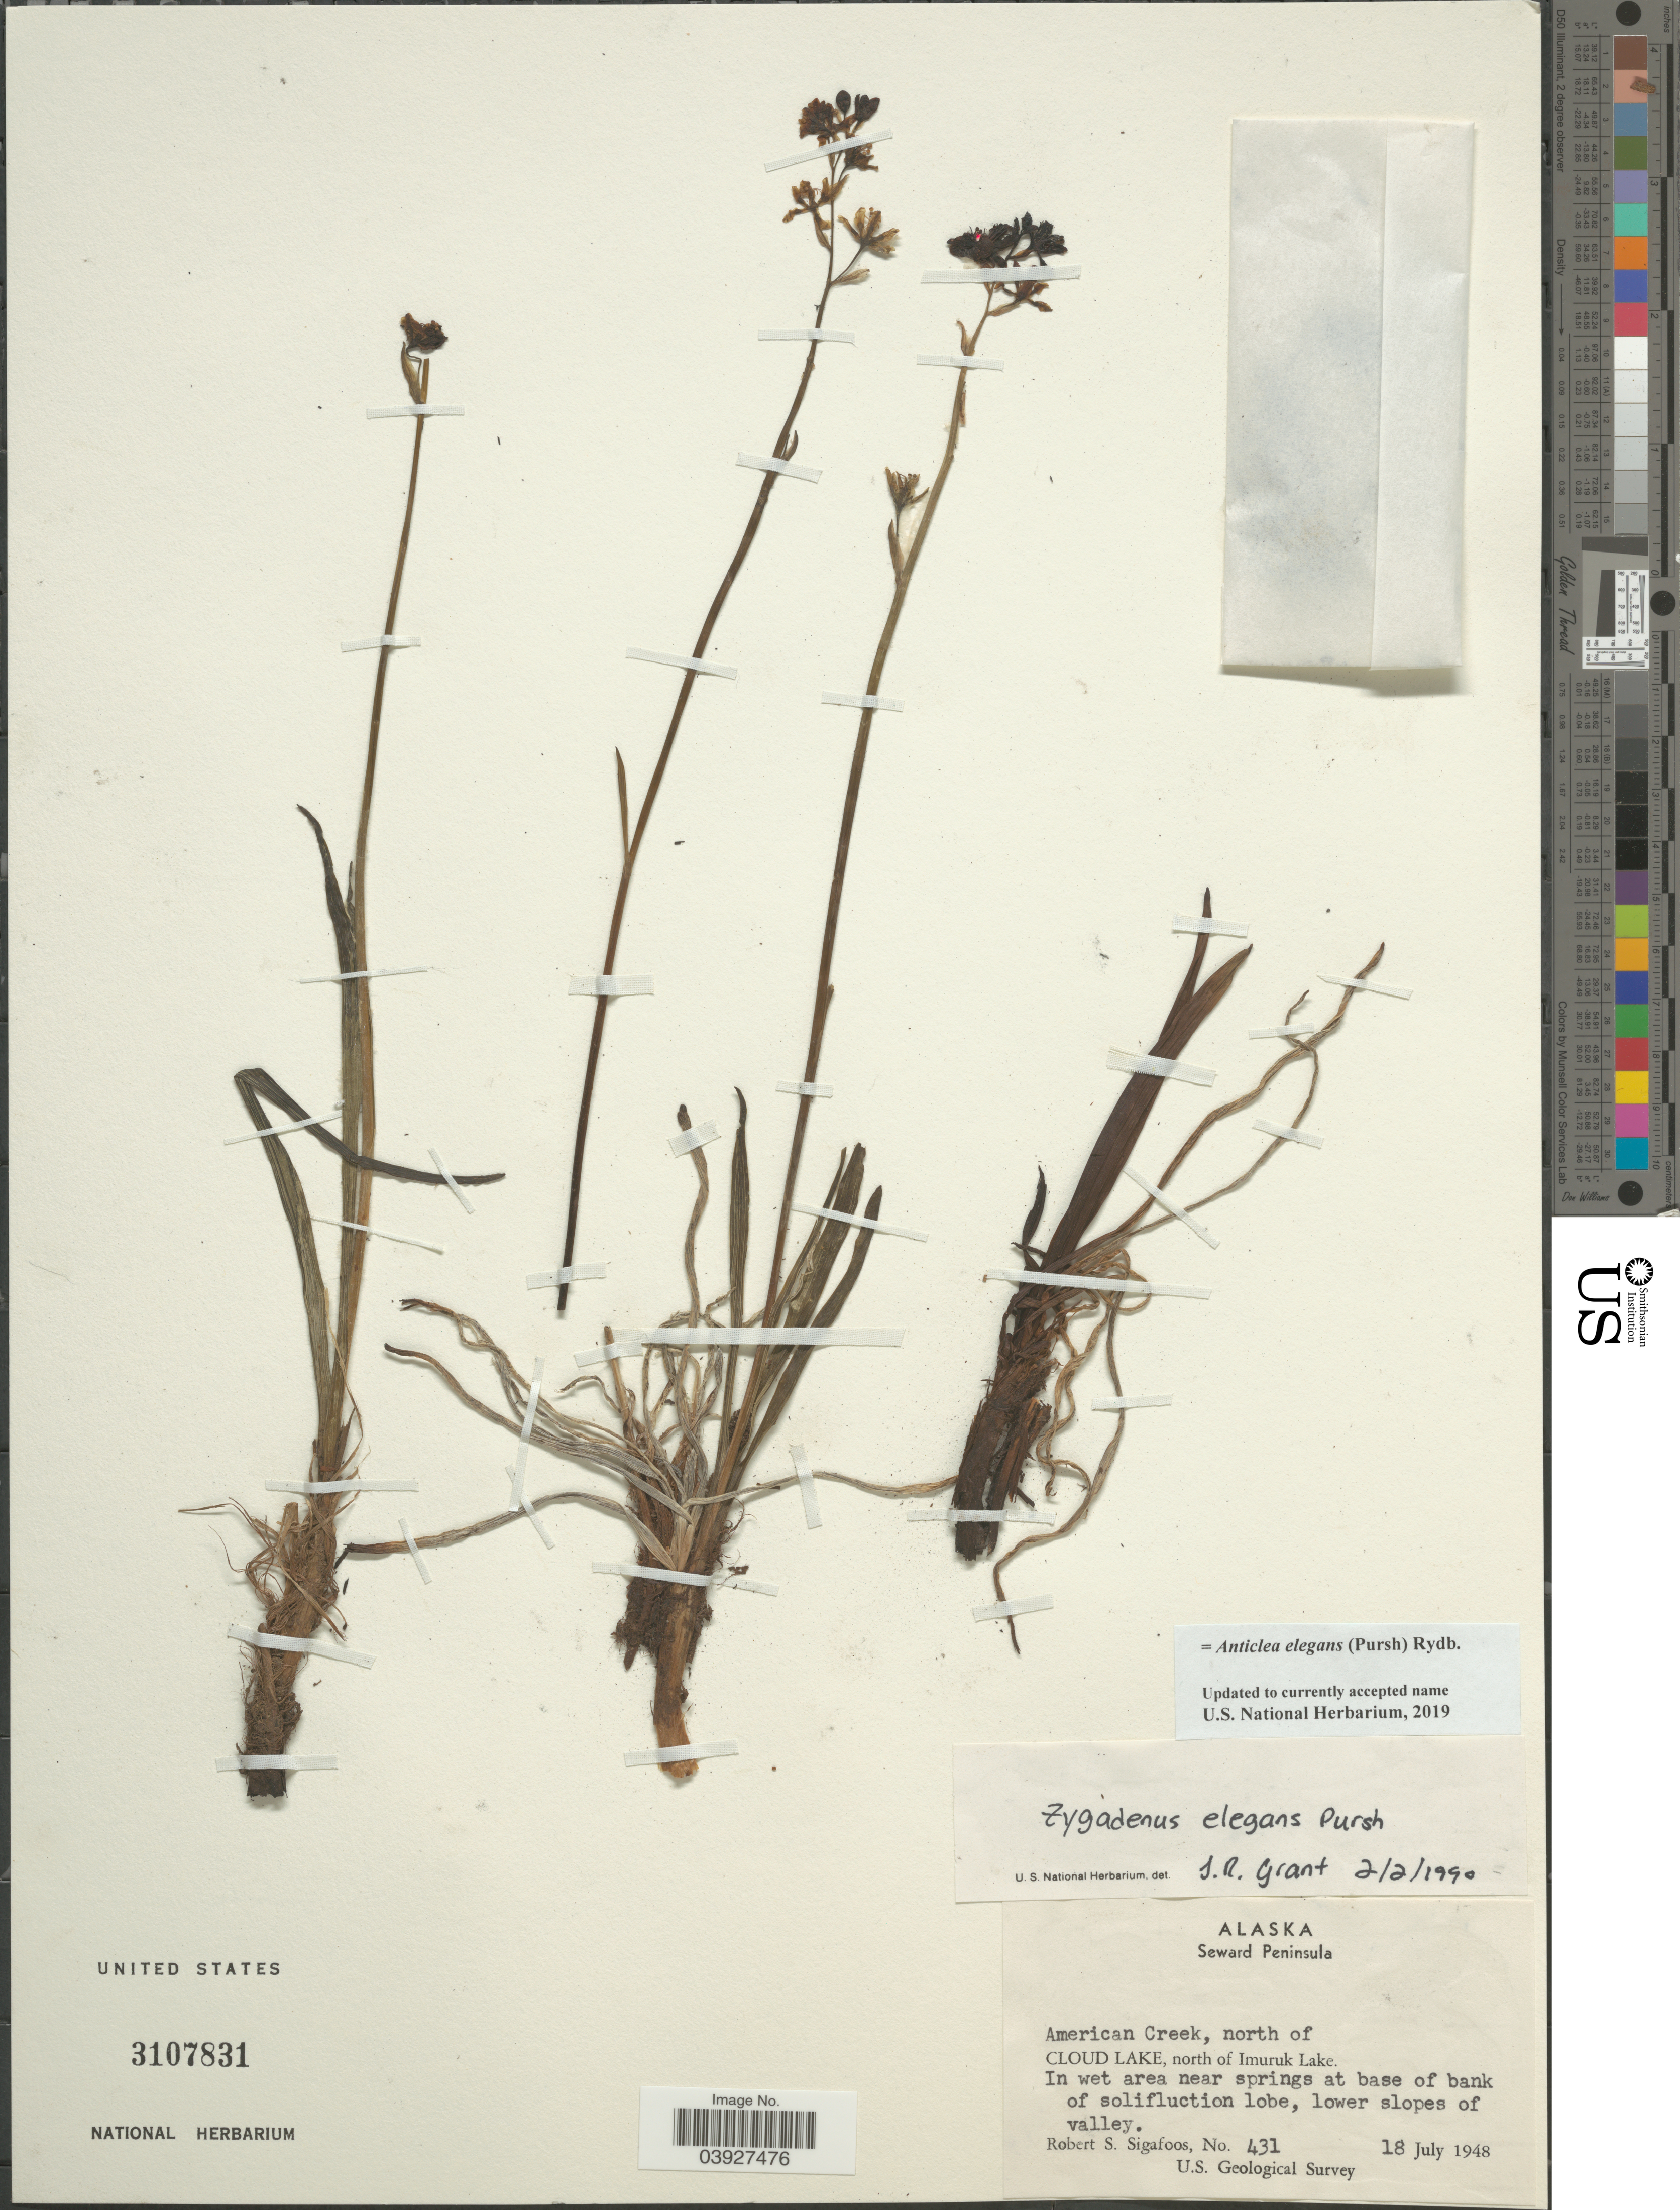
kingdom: Plantae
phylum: Tracheophyta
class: Liliopsida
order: Liliales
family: Melanthiaceae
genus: Anticlea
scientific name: Anticlea elegans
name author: (Pursh) Rydb.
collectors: R. Sigafoos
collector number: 431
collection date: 1948-07-18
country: United States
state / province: Alaska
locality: Seward Peninsula. American Creek, north of Cloud Lake, north of Imuruk Lake. In wet area near springs at base of bank of solifluction lobe, lower slopes of valley.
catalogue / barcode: US 3107831